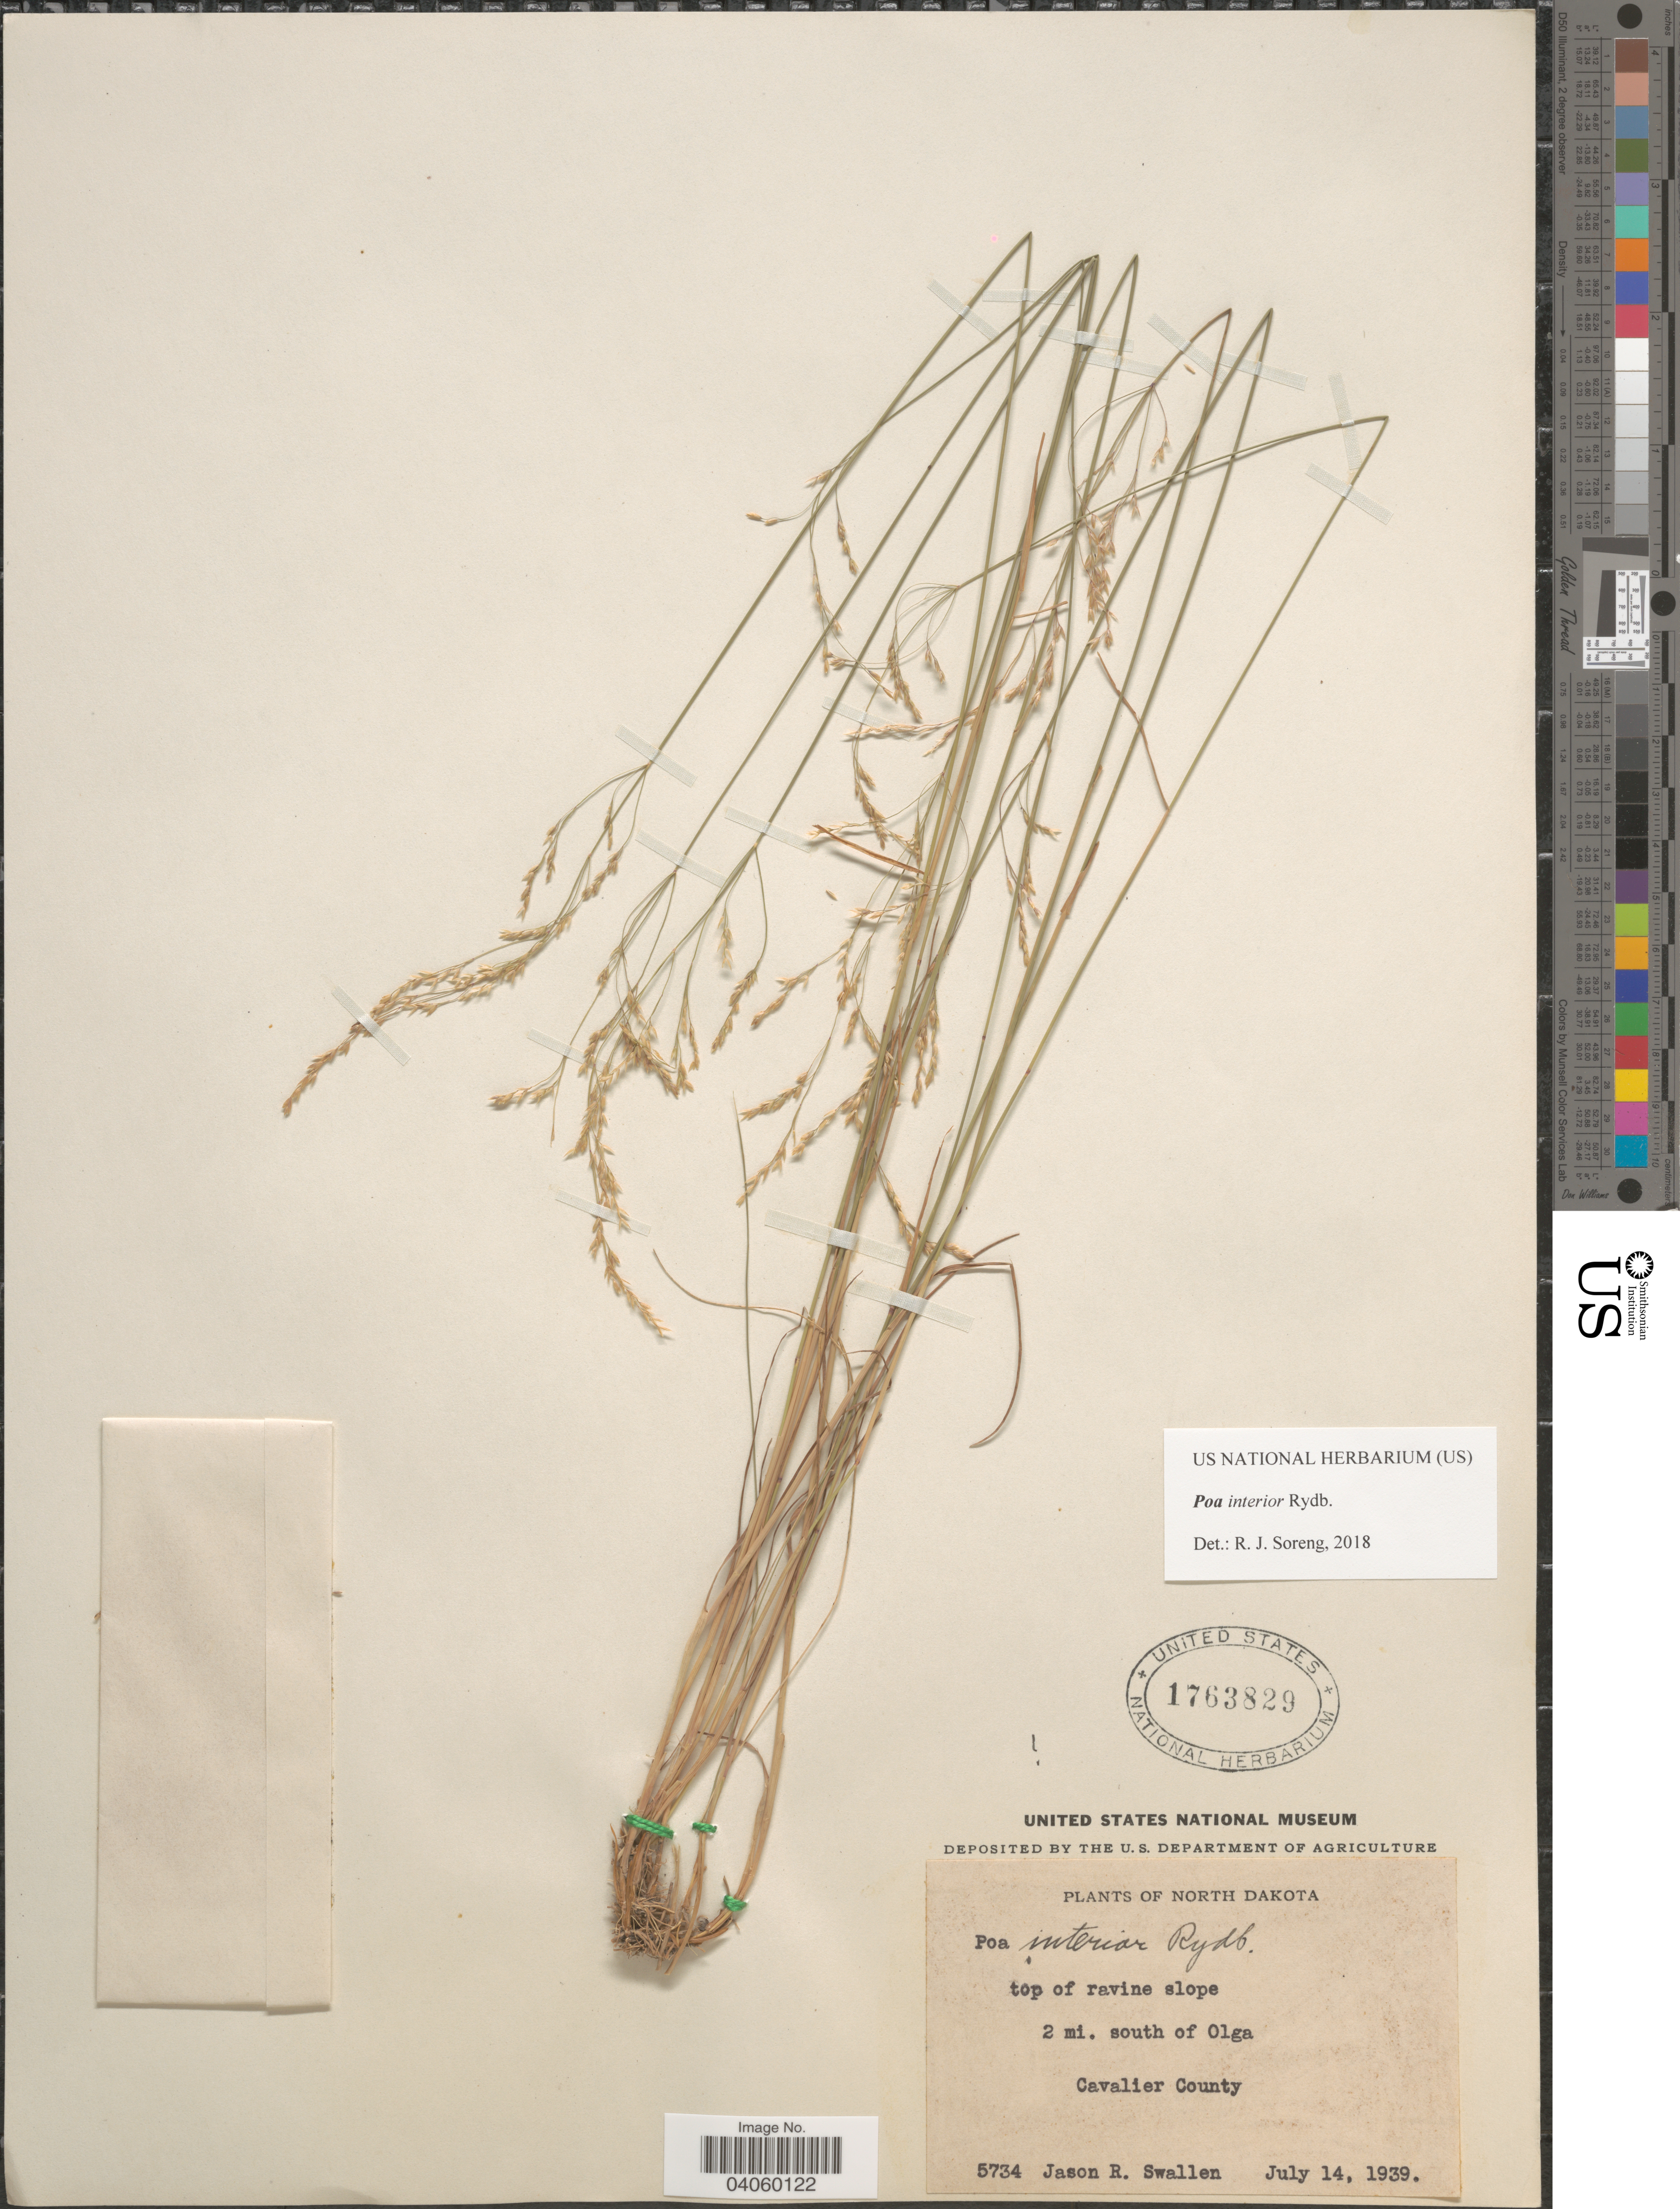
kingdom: Plantae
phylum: Tracheophyta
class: Liliopsida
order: Poales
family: Poaceae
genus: Poa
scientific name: Poa interior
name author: Rydb.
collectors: J. R. Swallen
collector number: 5734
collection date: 1939-07-14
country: United States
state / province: North Dakota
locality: Top of ravine slope. 2 mi. south of Olga. Cavalier County.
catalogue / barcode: US 1763829